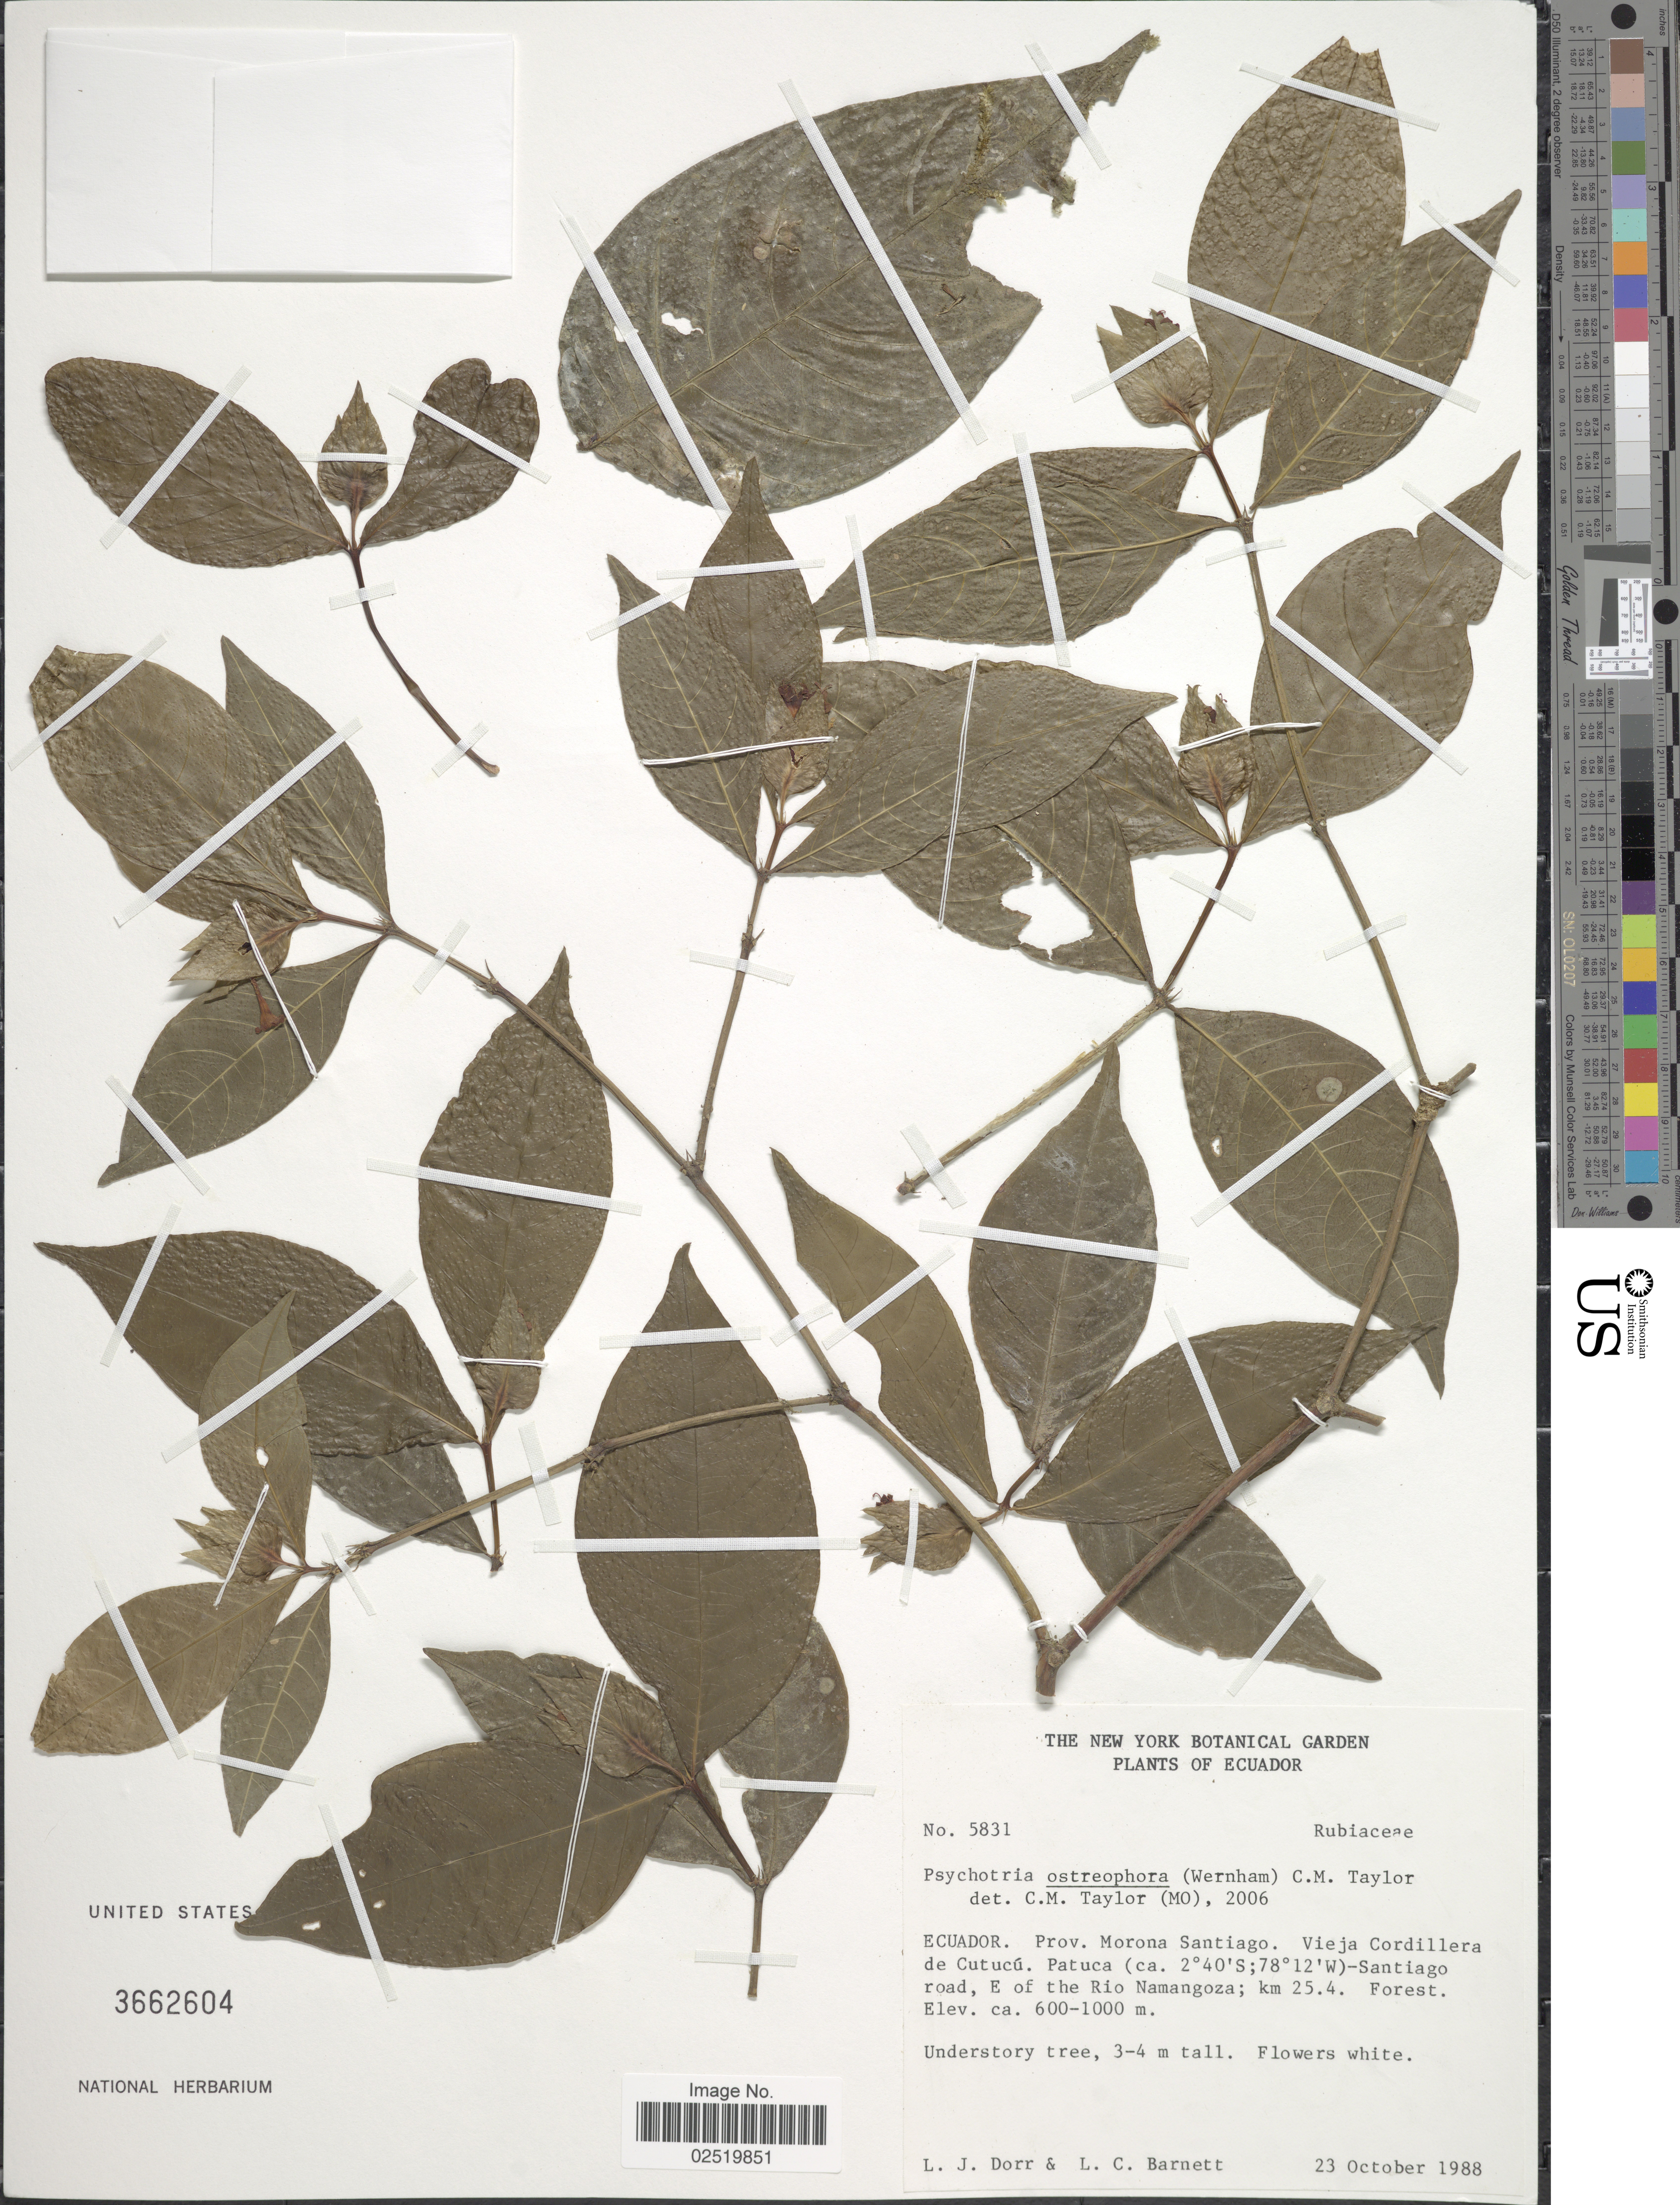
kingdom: Plantae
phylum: Tracheophyta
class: Magnoliopsida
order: Gentianales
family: Rubiaceae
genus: Psychotria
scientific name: Psychotria ostreophora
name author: (Wernham) C.M. Taylor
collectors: L. J. Dorr & L. C. Barnett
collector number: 5831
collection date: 1988-10-23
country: Ecuador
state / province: Morona-Santiago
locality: Vieja Cordillera de Cutucu. Patuca-Santiago road, E of the Rio Namangozam km 25.4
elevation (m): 600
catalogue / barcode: US 3662604